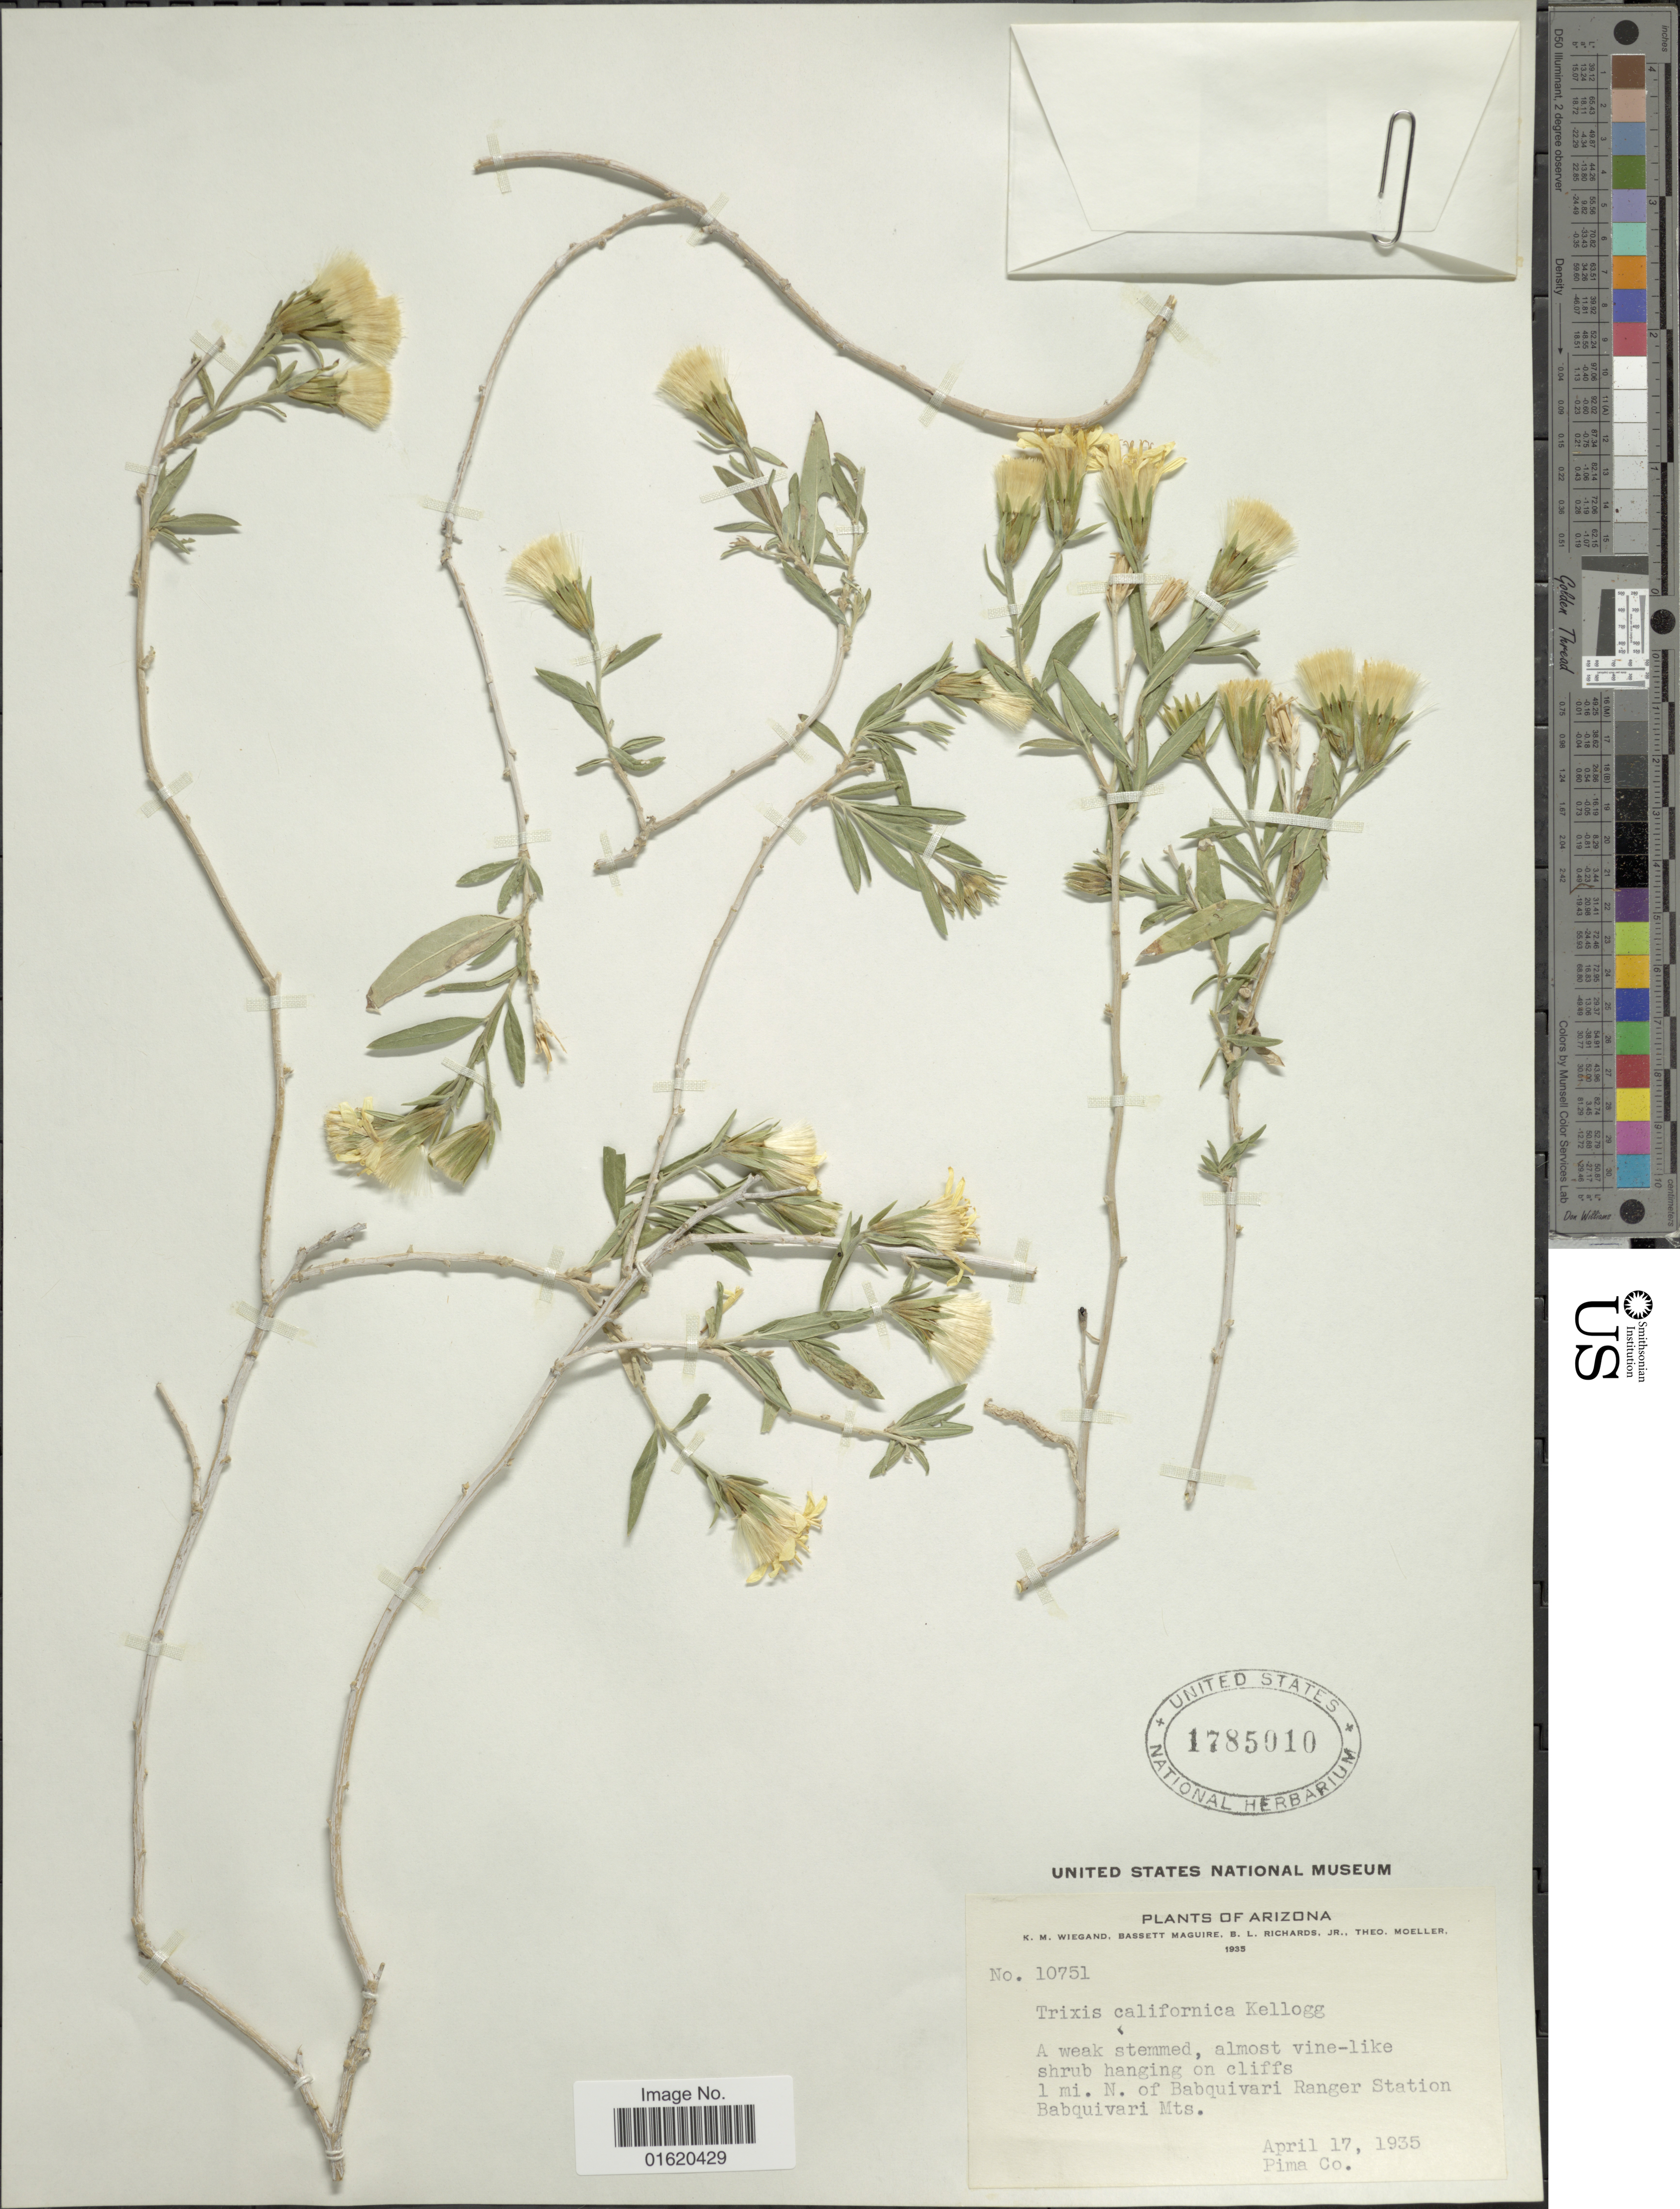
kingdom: Plantae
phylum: Tracheophyta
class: Magnoliopsida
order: Asterales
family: Asteraceae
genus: Trixis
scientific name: Trixis californica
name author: Kellogg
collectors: K. M. Wiegand, B. Maguire, B. Richards & T. Moeller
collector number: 10751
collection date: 1935-04-17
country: United States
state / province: Arizona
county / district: Pima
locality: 1 mi. N. of Babquivari Ranger Station Babquivari Mts.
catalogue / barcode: US 1785010